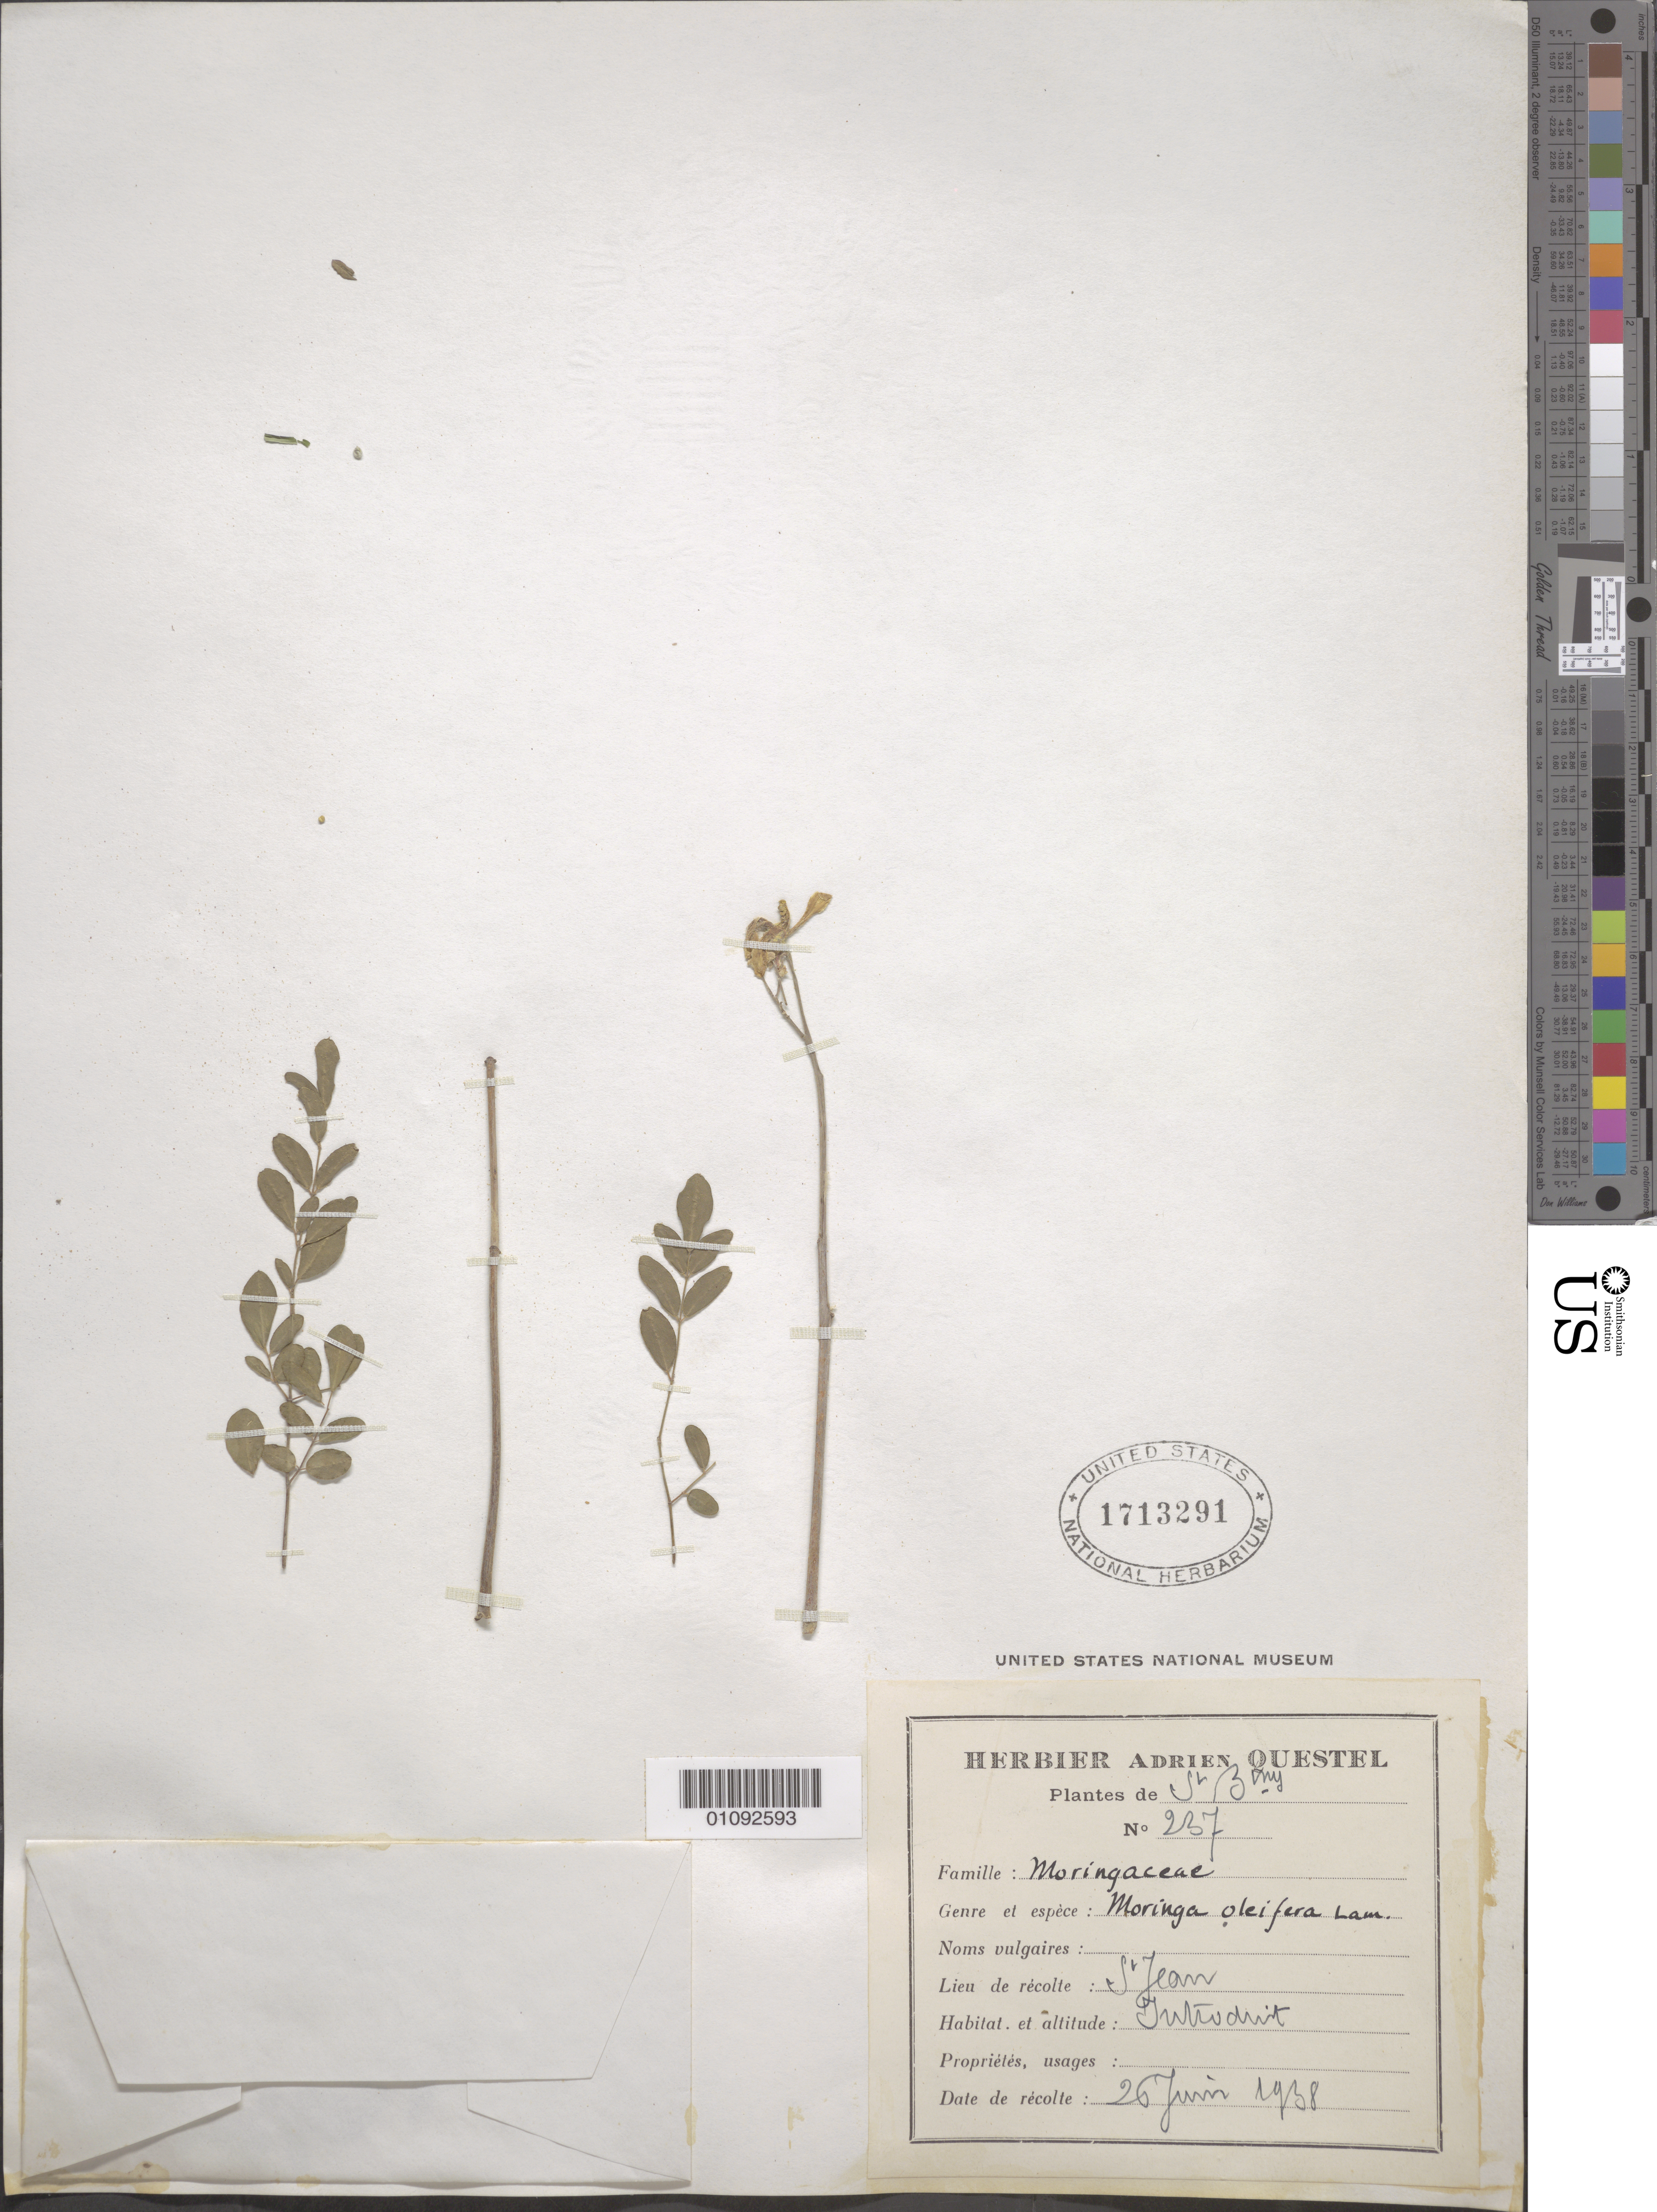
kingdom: Plantae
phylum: Tracheophyta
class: Magnoliopsida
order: Brassicales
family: Moringaceae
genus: Moringa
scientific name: Moringa oleifera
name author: Lam.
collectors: A. Questel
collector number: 237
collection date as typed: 26 Jun 1938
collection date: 1938-06-26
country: Saint Barthélemy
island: St. Barthélemy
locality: St. Jean(?)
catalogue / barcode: US 1713291